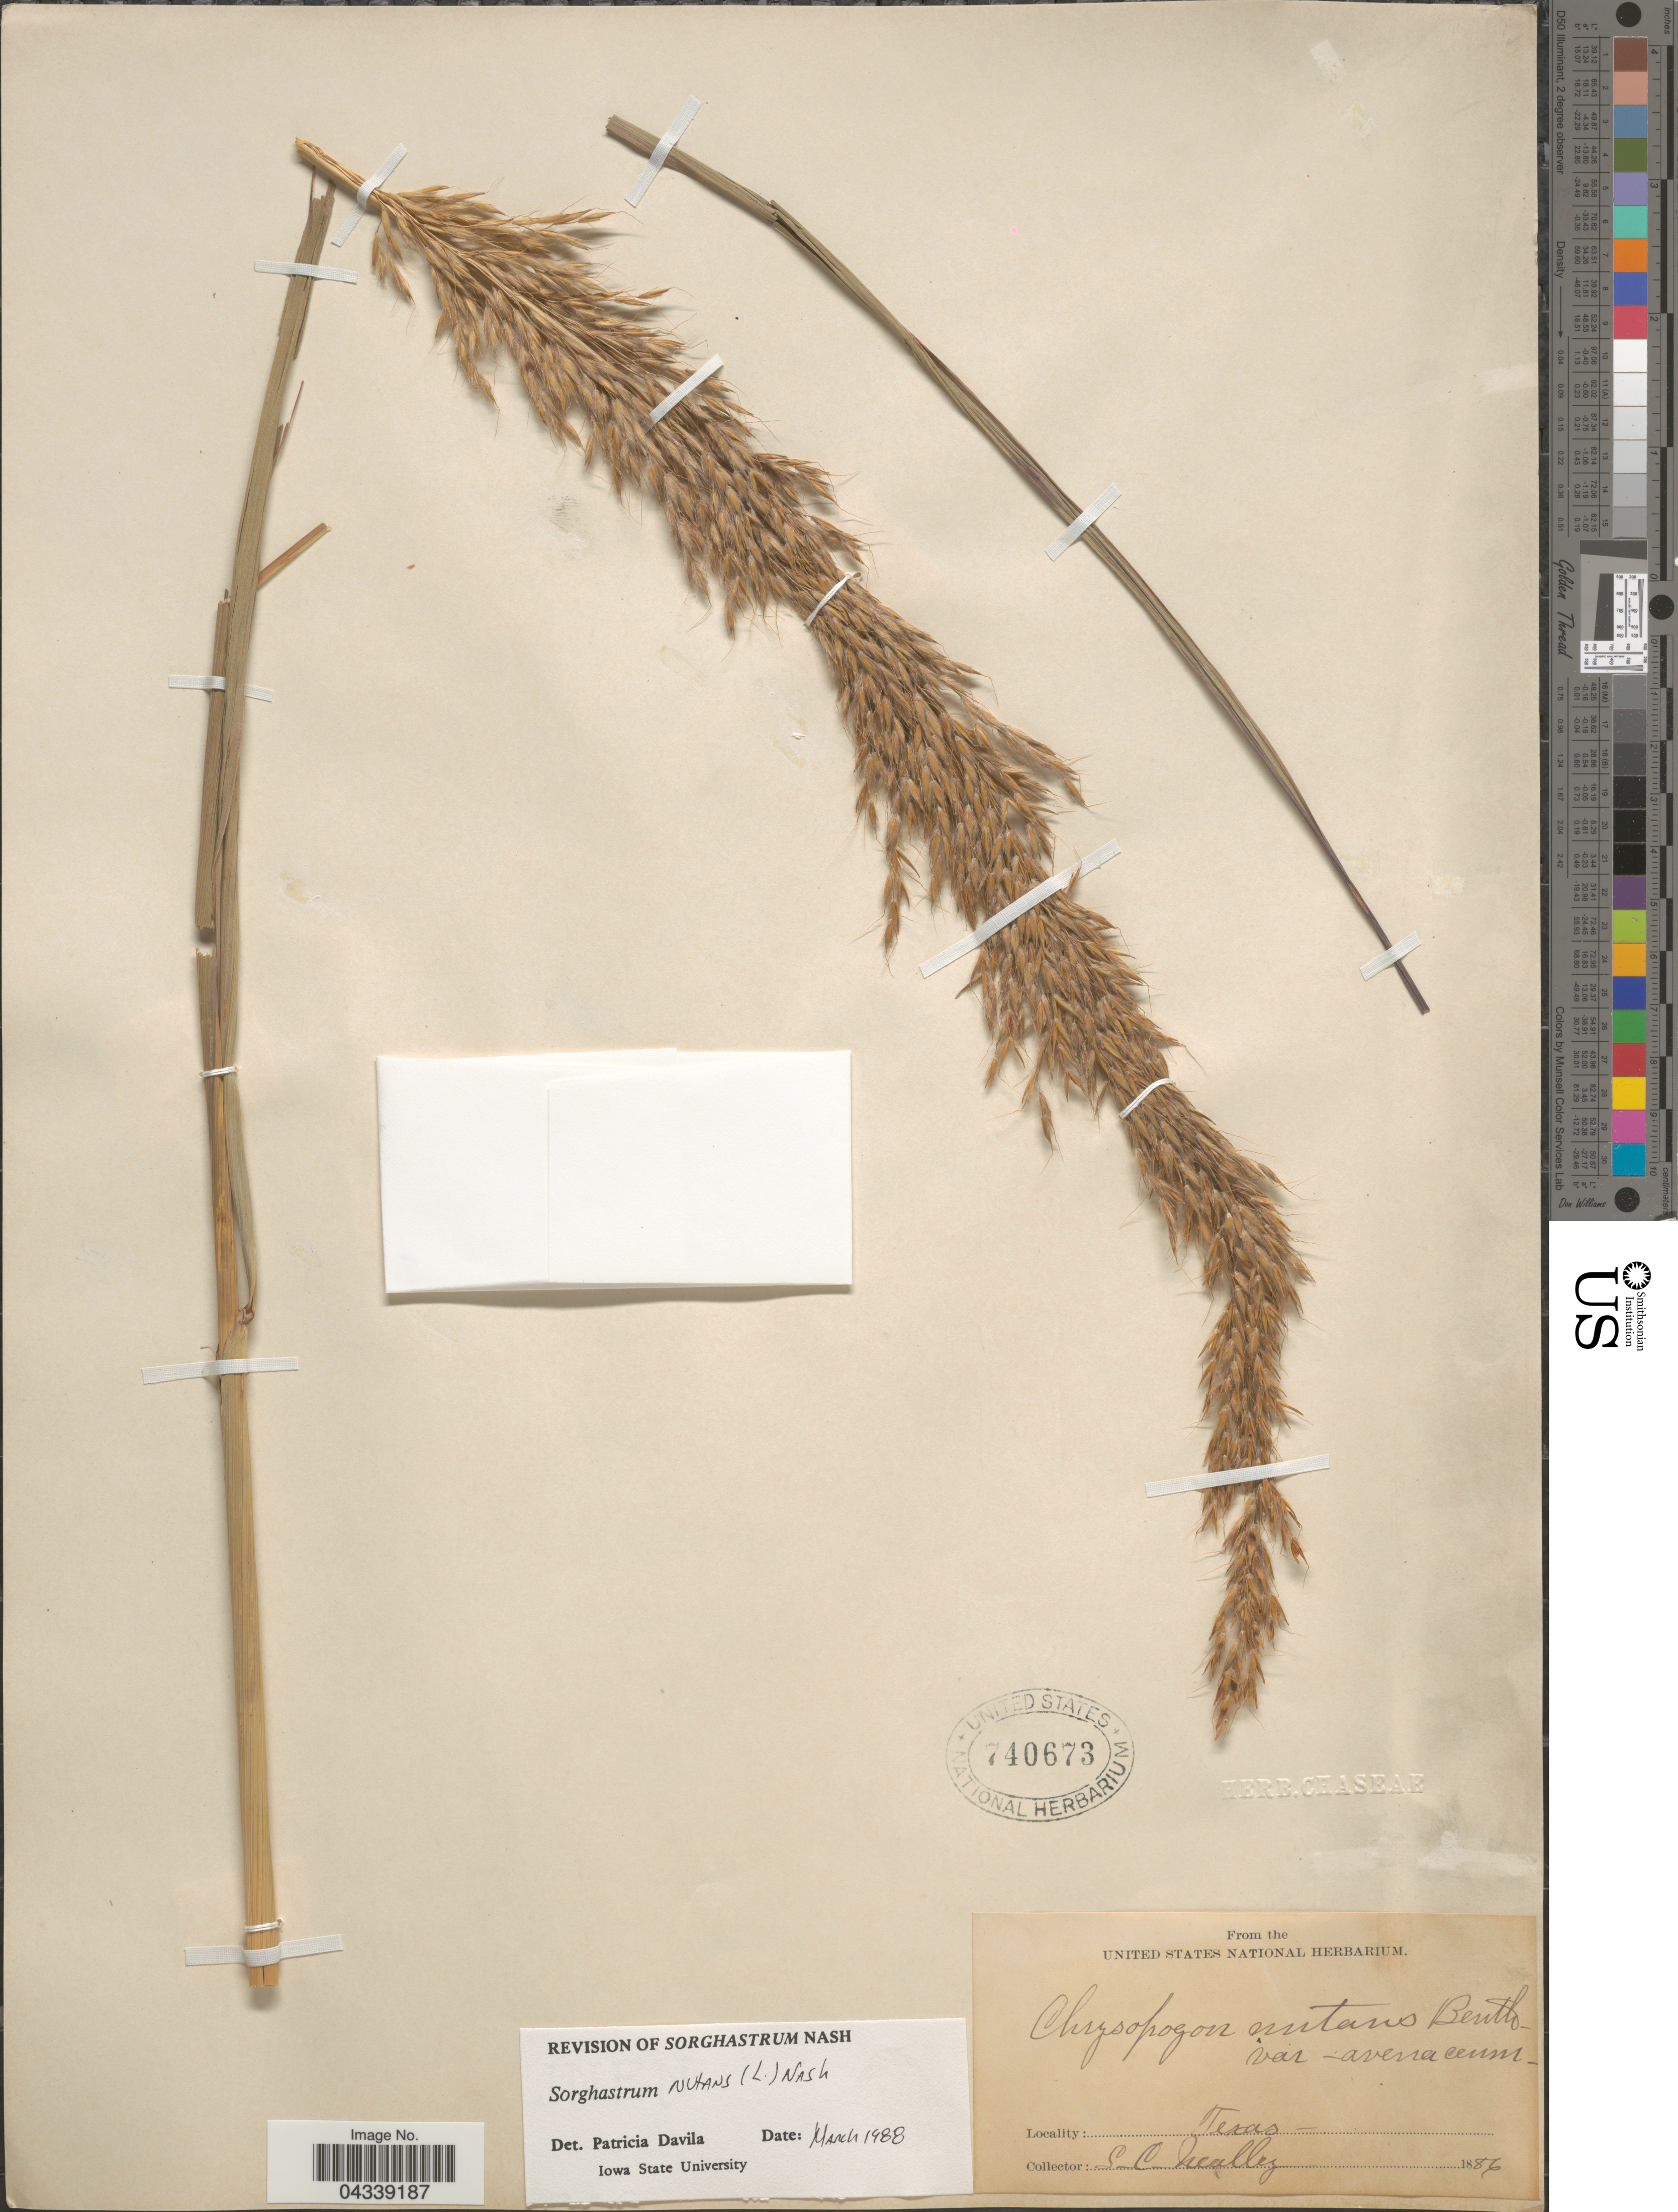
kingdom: Plantae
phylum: Tracheophyta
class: Liliopsida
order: Poales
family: Poaceae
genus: Sorghastrum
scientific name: Sorghastrum nutans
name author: (L.) Nash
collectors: G. C. Nealley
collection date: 1886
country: United States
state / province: Texas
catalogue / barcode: US 740673